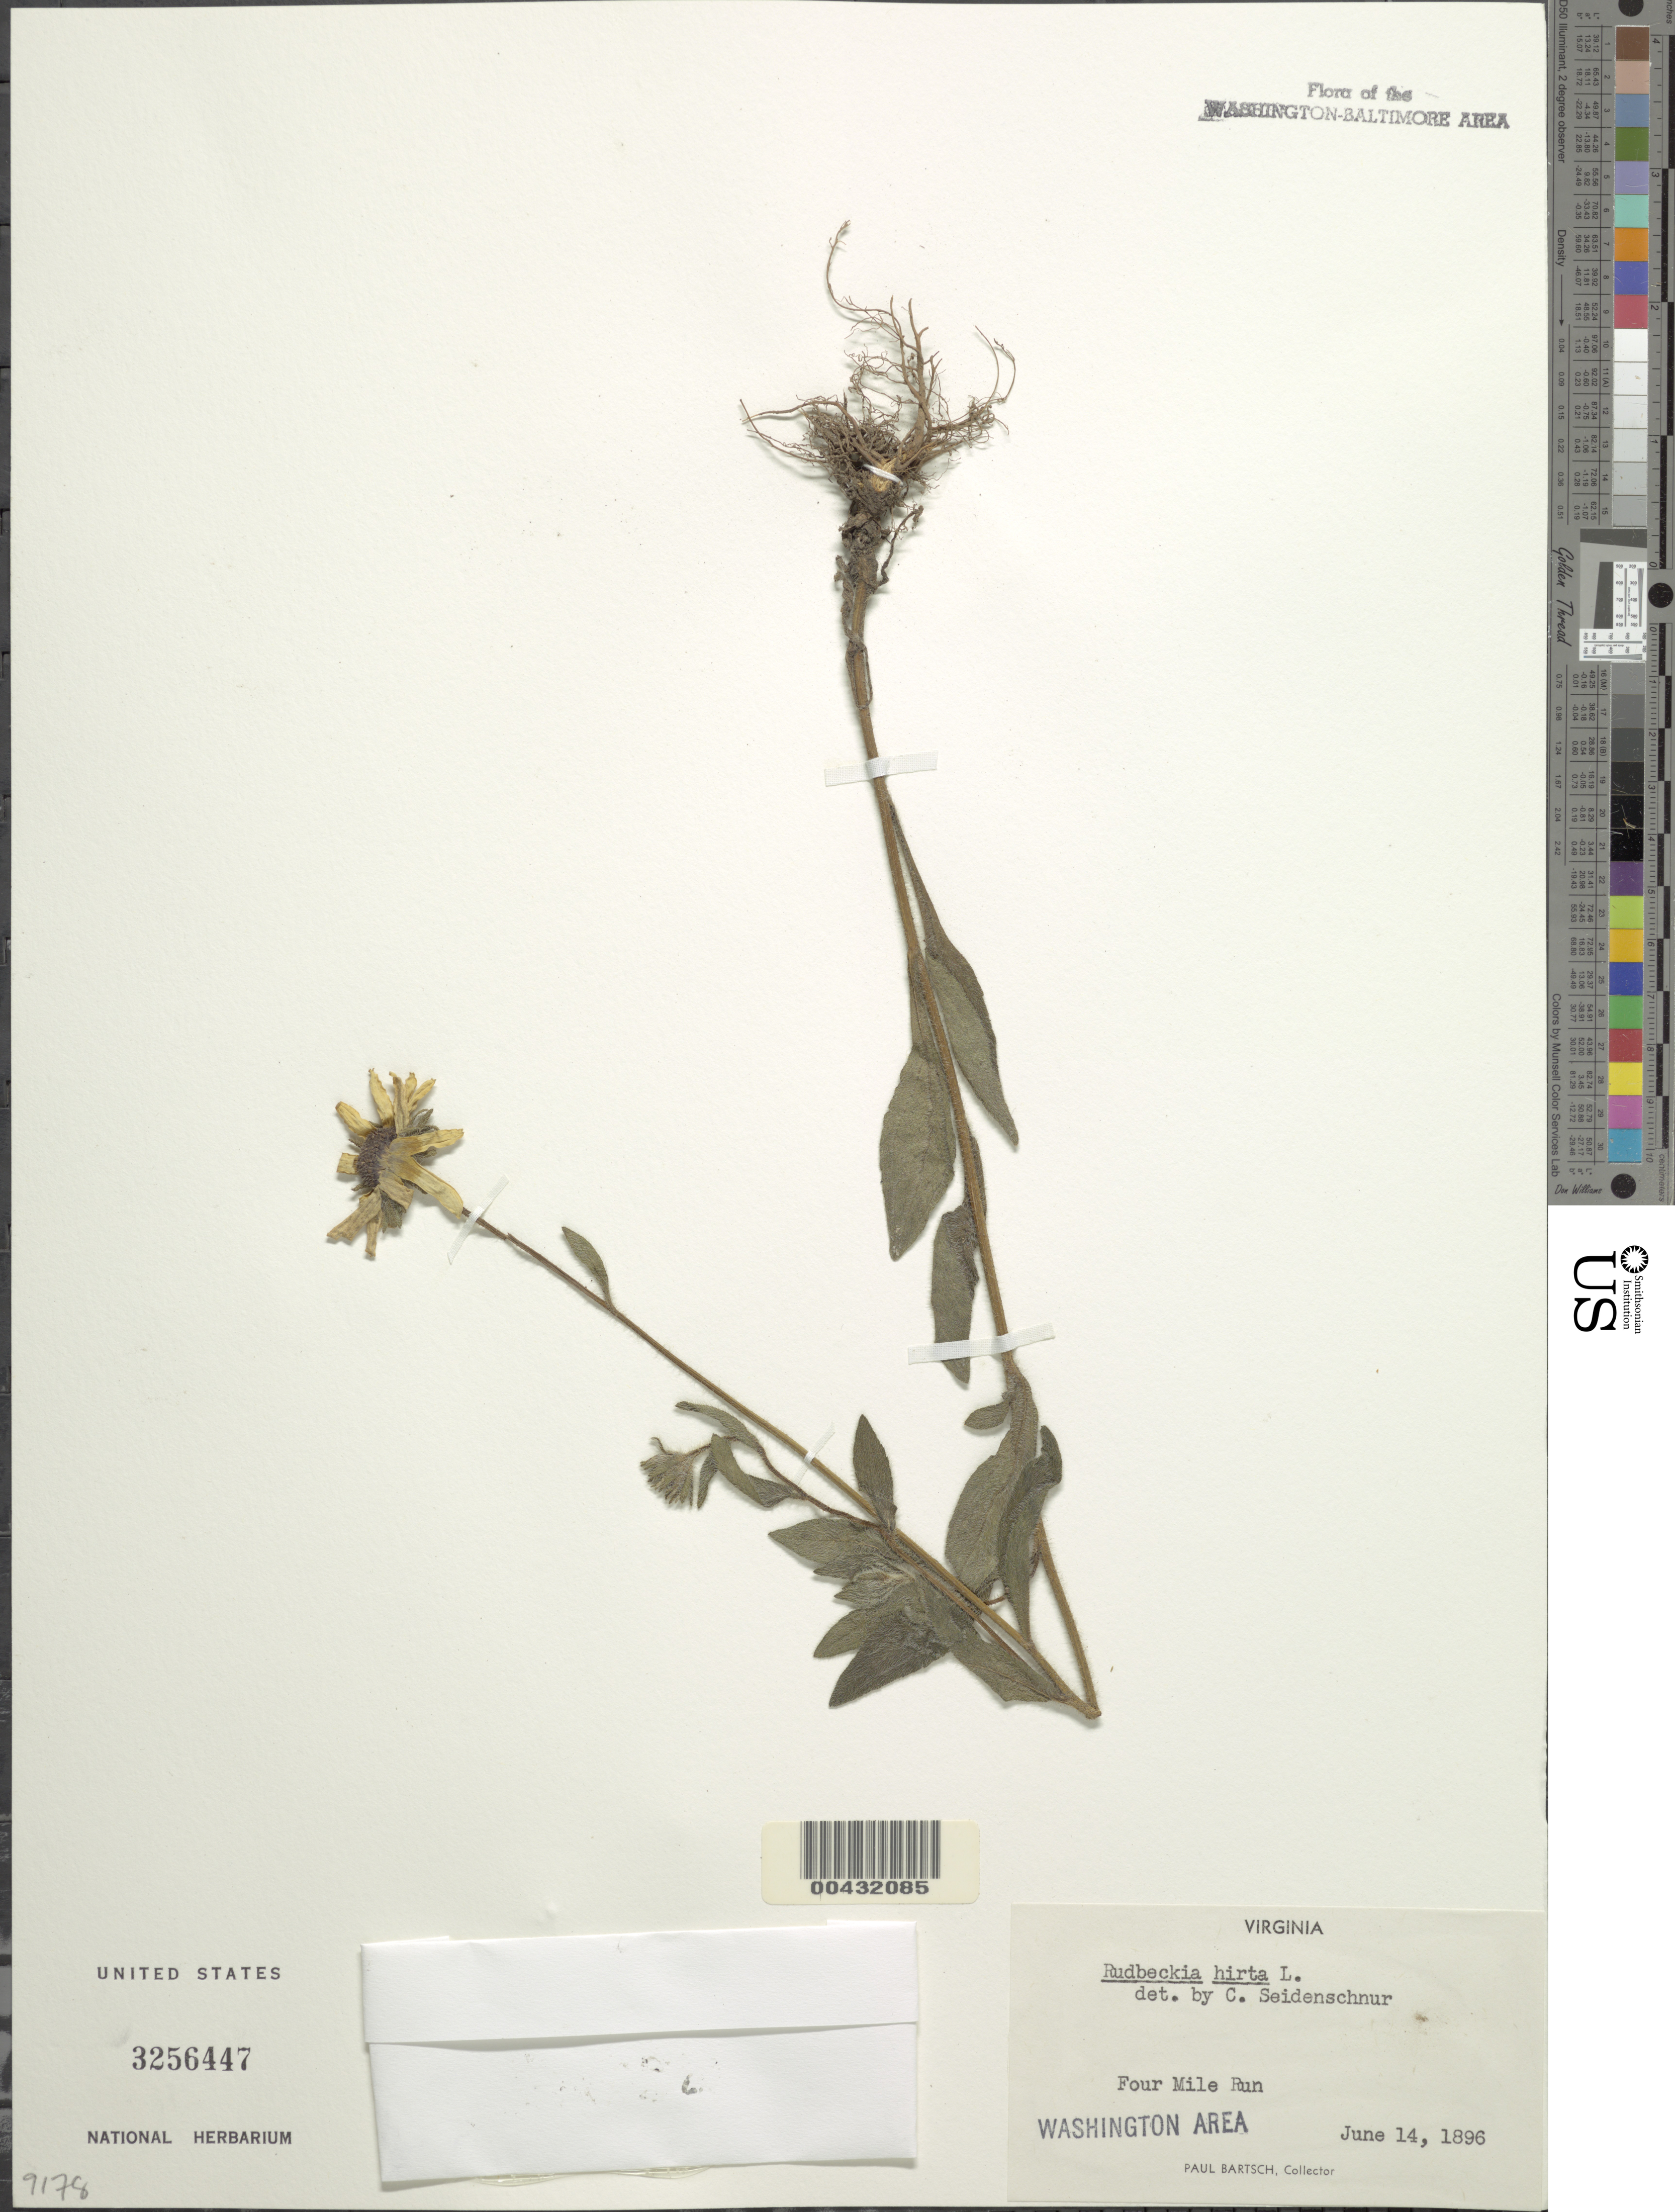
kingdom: Plantae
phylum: Tracheophyta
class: Magnoliopsida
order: Asterales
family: Asteraceae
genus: Rudbeckia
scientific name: Rudbeckia hirta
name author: L.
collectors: P. Bartsch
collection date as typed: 14 Jun 1896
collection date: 1896-06-14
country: United States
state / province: Virginia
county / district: Arlington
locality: Four Mile Run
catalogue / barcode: US 3256447